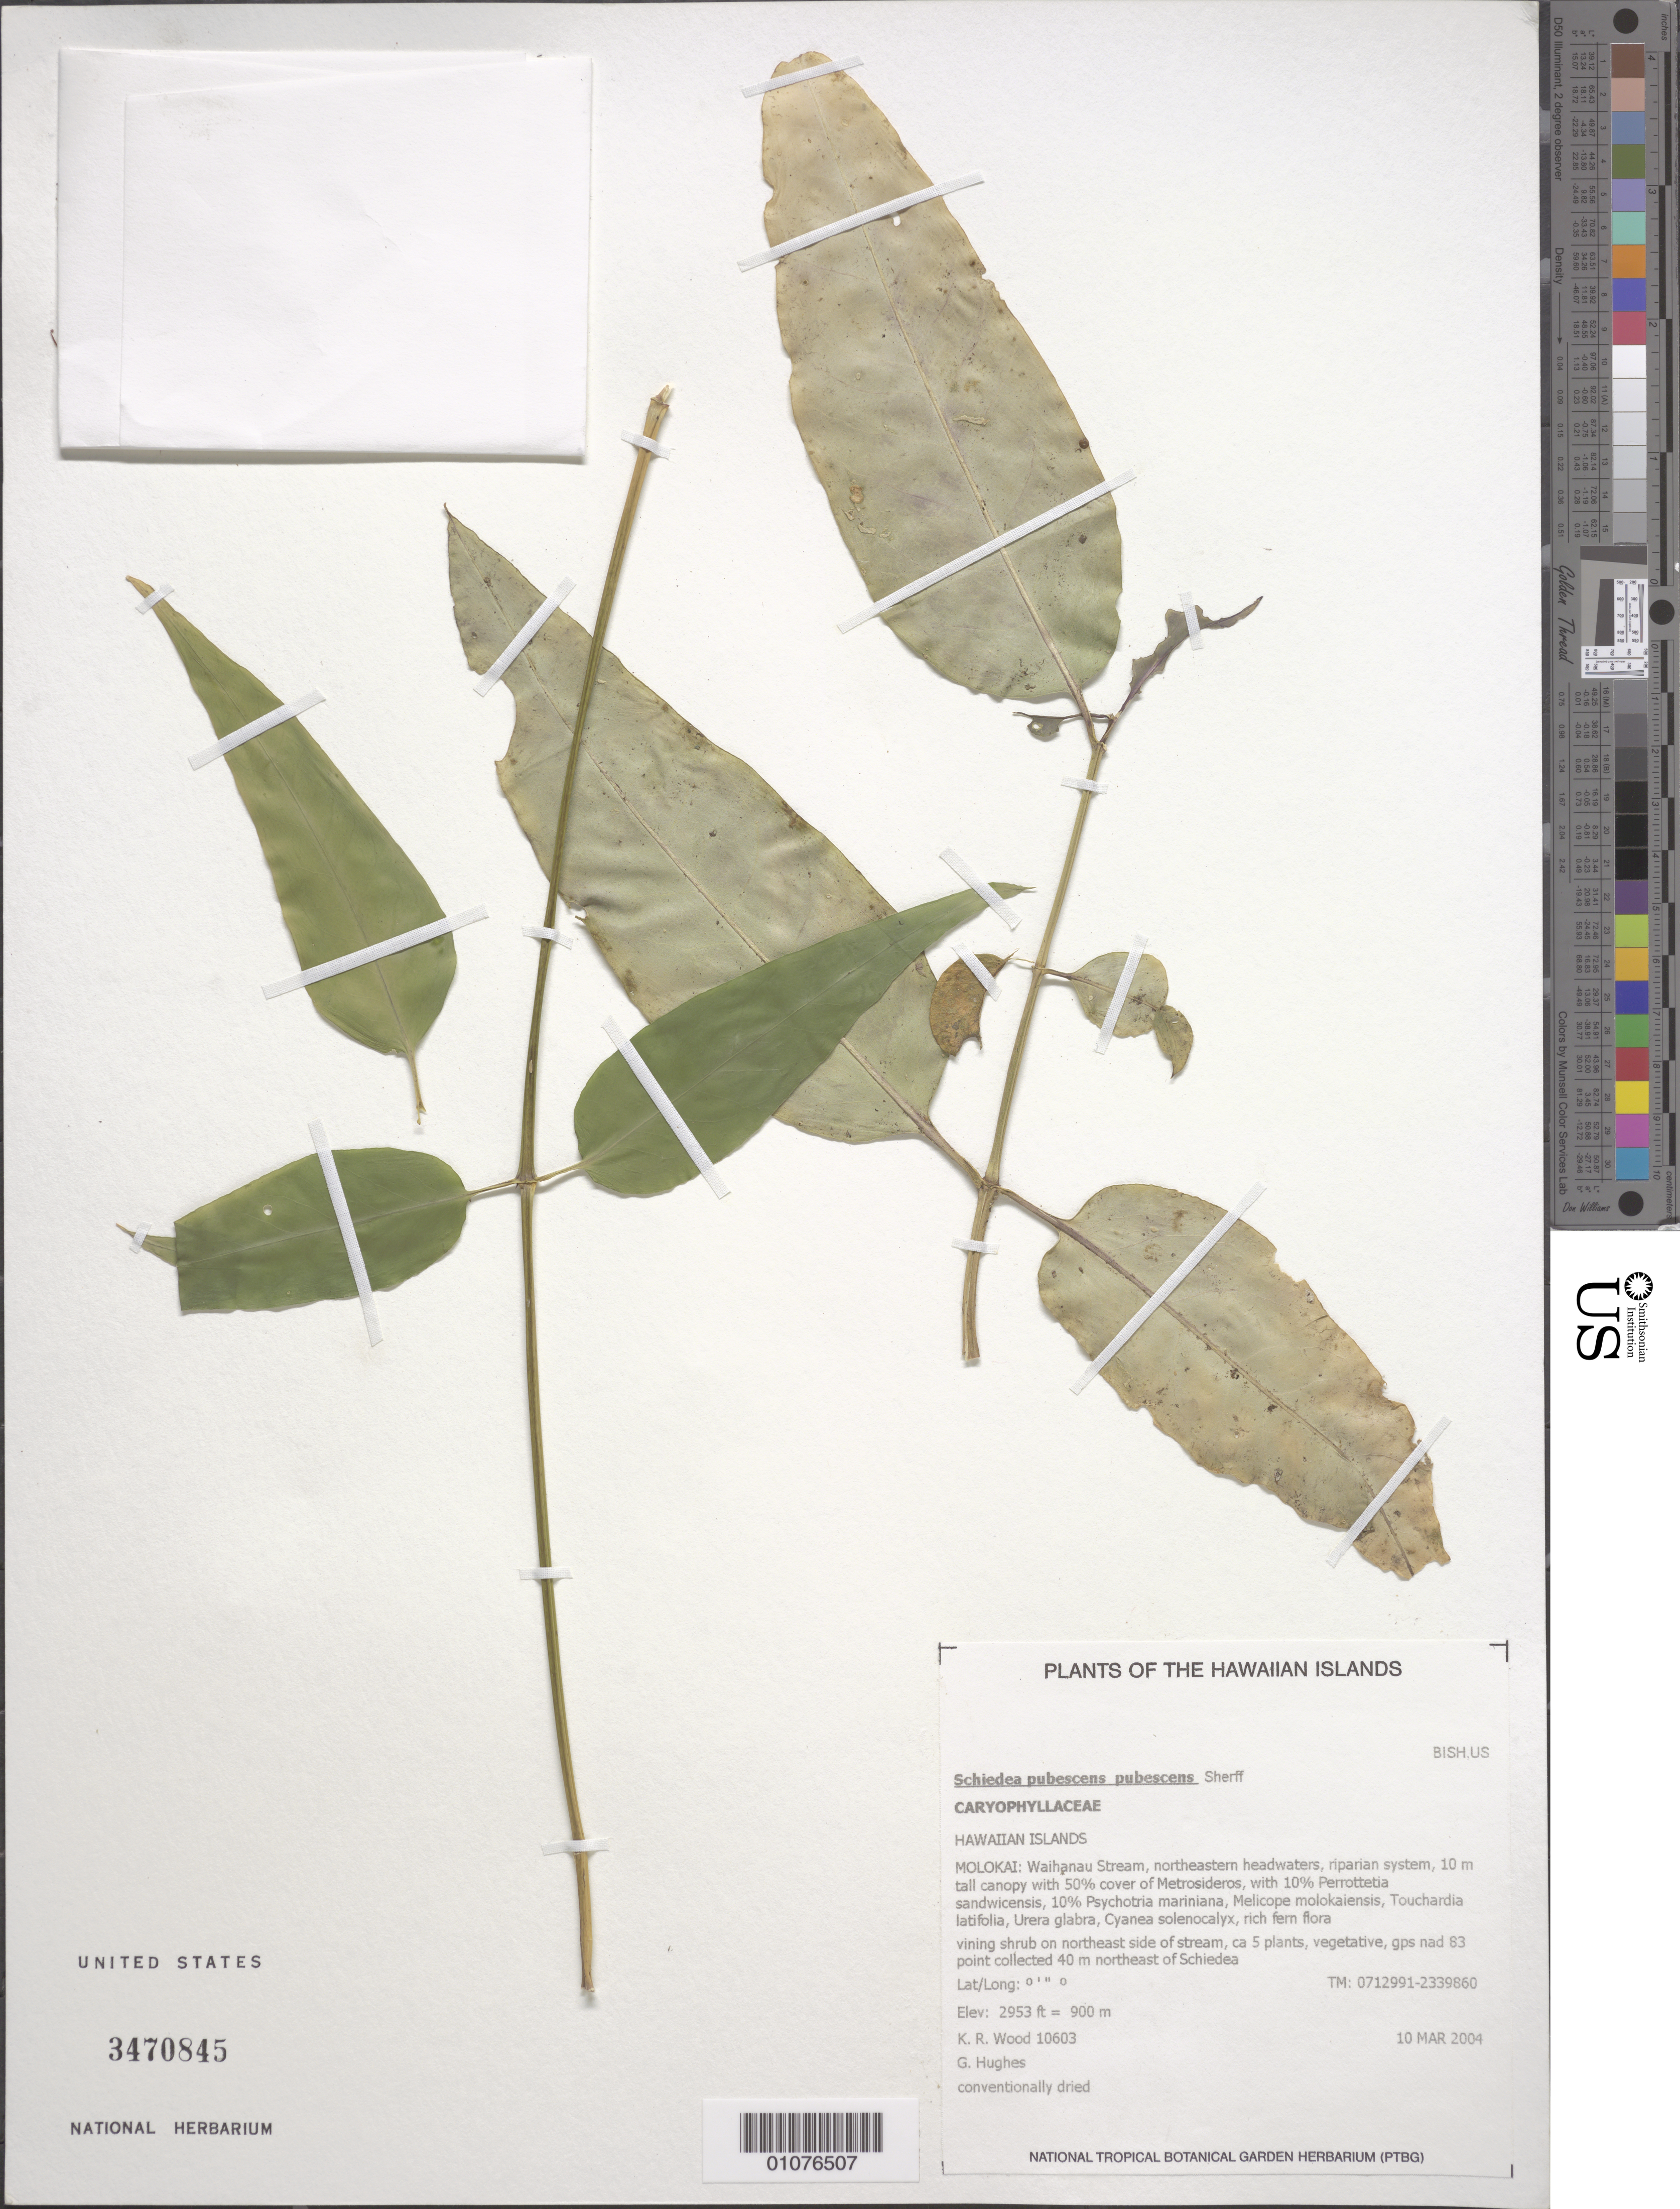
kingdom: Plantae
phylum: Tracheophyta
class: Magnoliopsida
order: Caryophyllales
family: Caryophyllaceae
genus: Schiedea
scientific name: Schiedea pubescens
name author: Hillebr.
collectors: K. R. Wood & G. Hughes III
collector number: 10603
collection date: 2004-03-10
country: United States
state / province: Hawaii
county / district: Maui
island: Moloka'i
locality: Moloka'i, Waihanau Stream, northeastern headwaters, riparian system.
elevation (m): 900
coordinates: TM 0712991, TM 2339860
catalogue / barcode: US 3470845